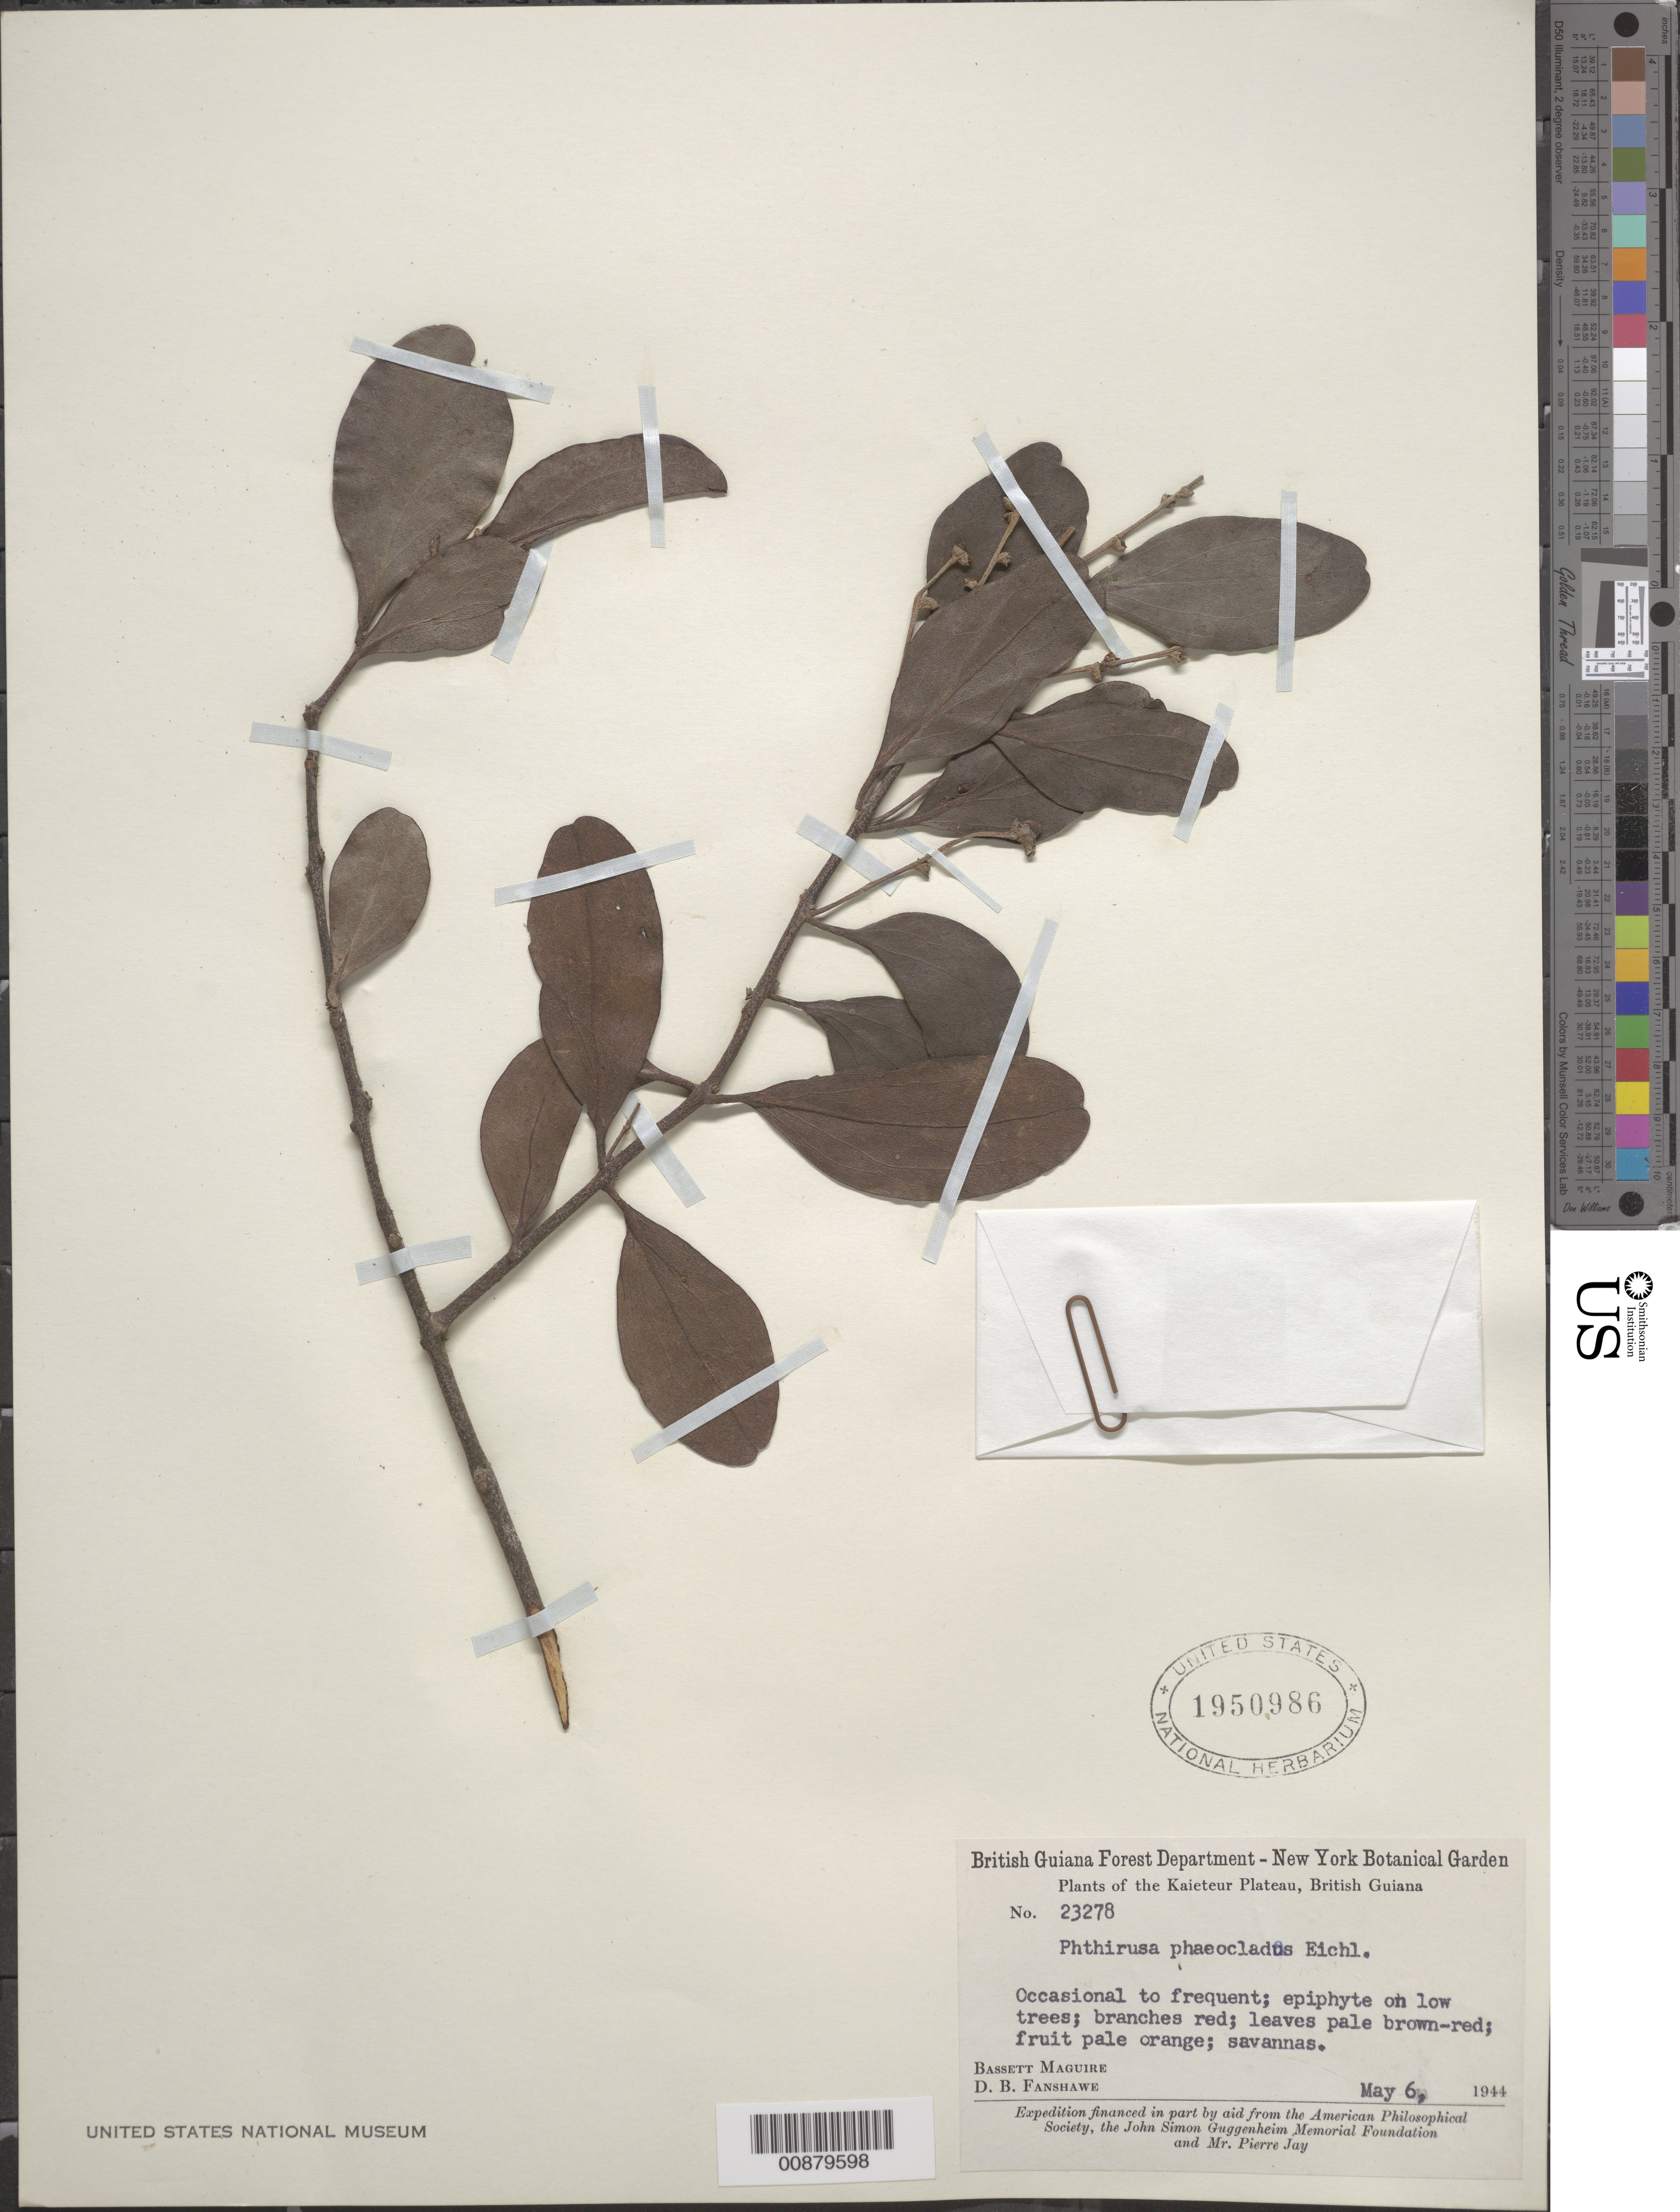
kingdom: Plantae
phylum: Tracheophyta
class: Magnoliopsida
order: Santalales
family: Loranthaceae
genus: Phthirusa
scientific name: Phthirusa phaeocladus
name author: Eichler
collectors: B. Maguire & D. B. Fanshawe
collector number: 23278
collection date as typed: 6-May-44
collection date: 1944-05-06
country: Guyana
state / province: Potaro-Siparuni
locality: Kaieteur Plateau, Potaro River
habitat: Low trees; savannas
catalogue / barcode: US 1950986